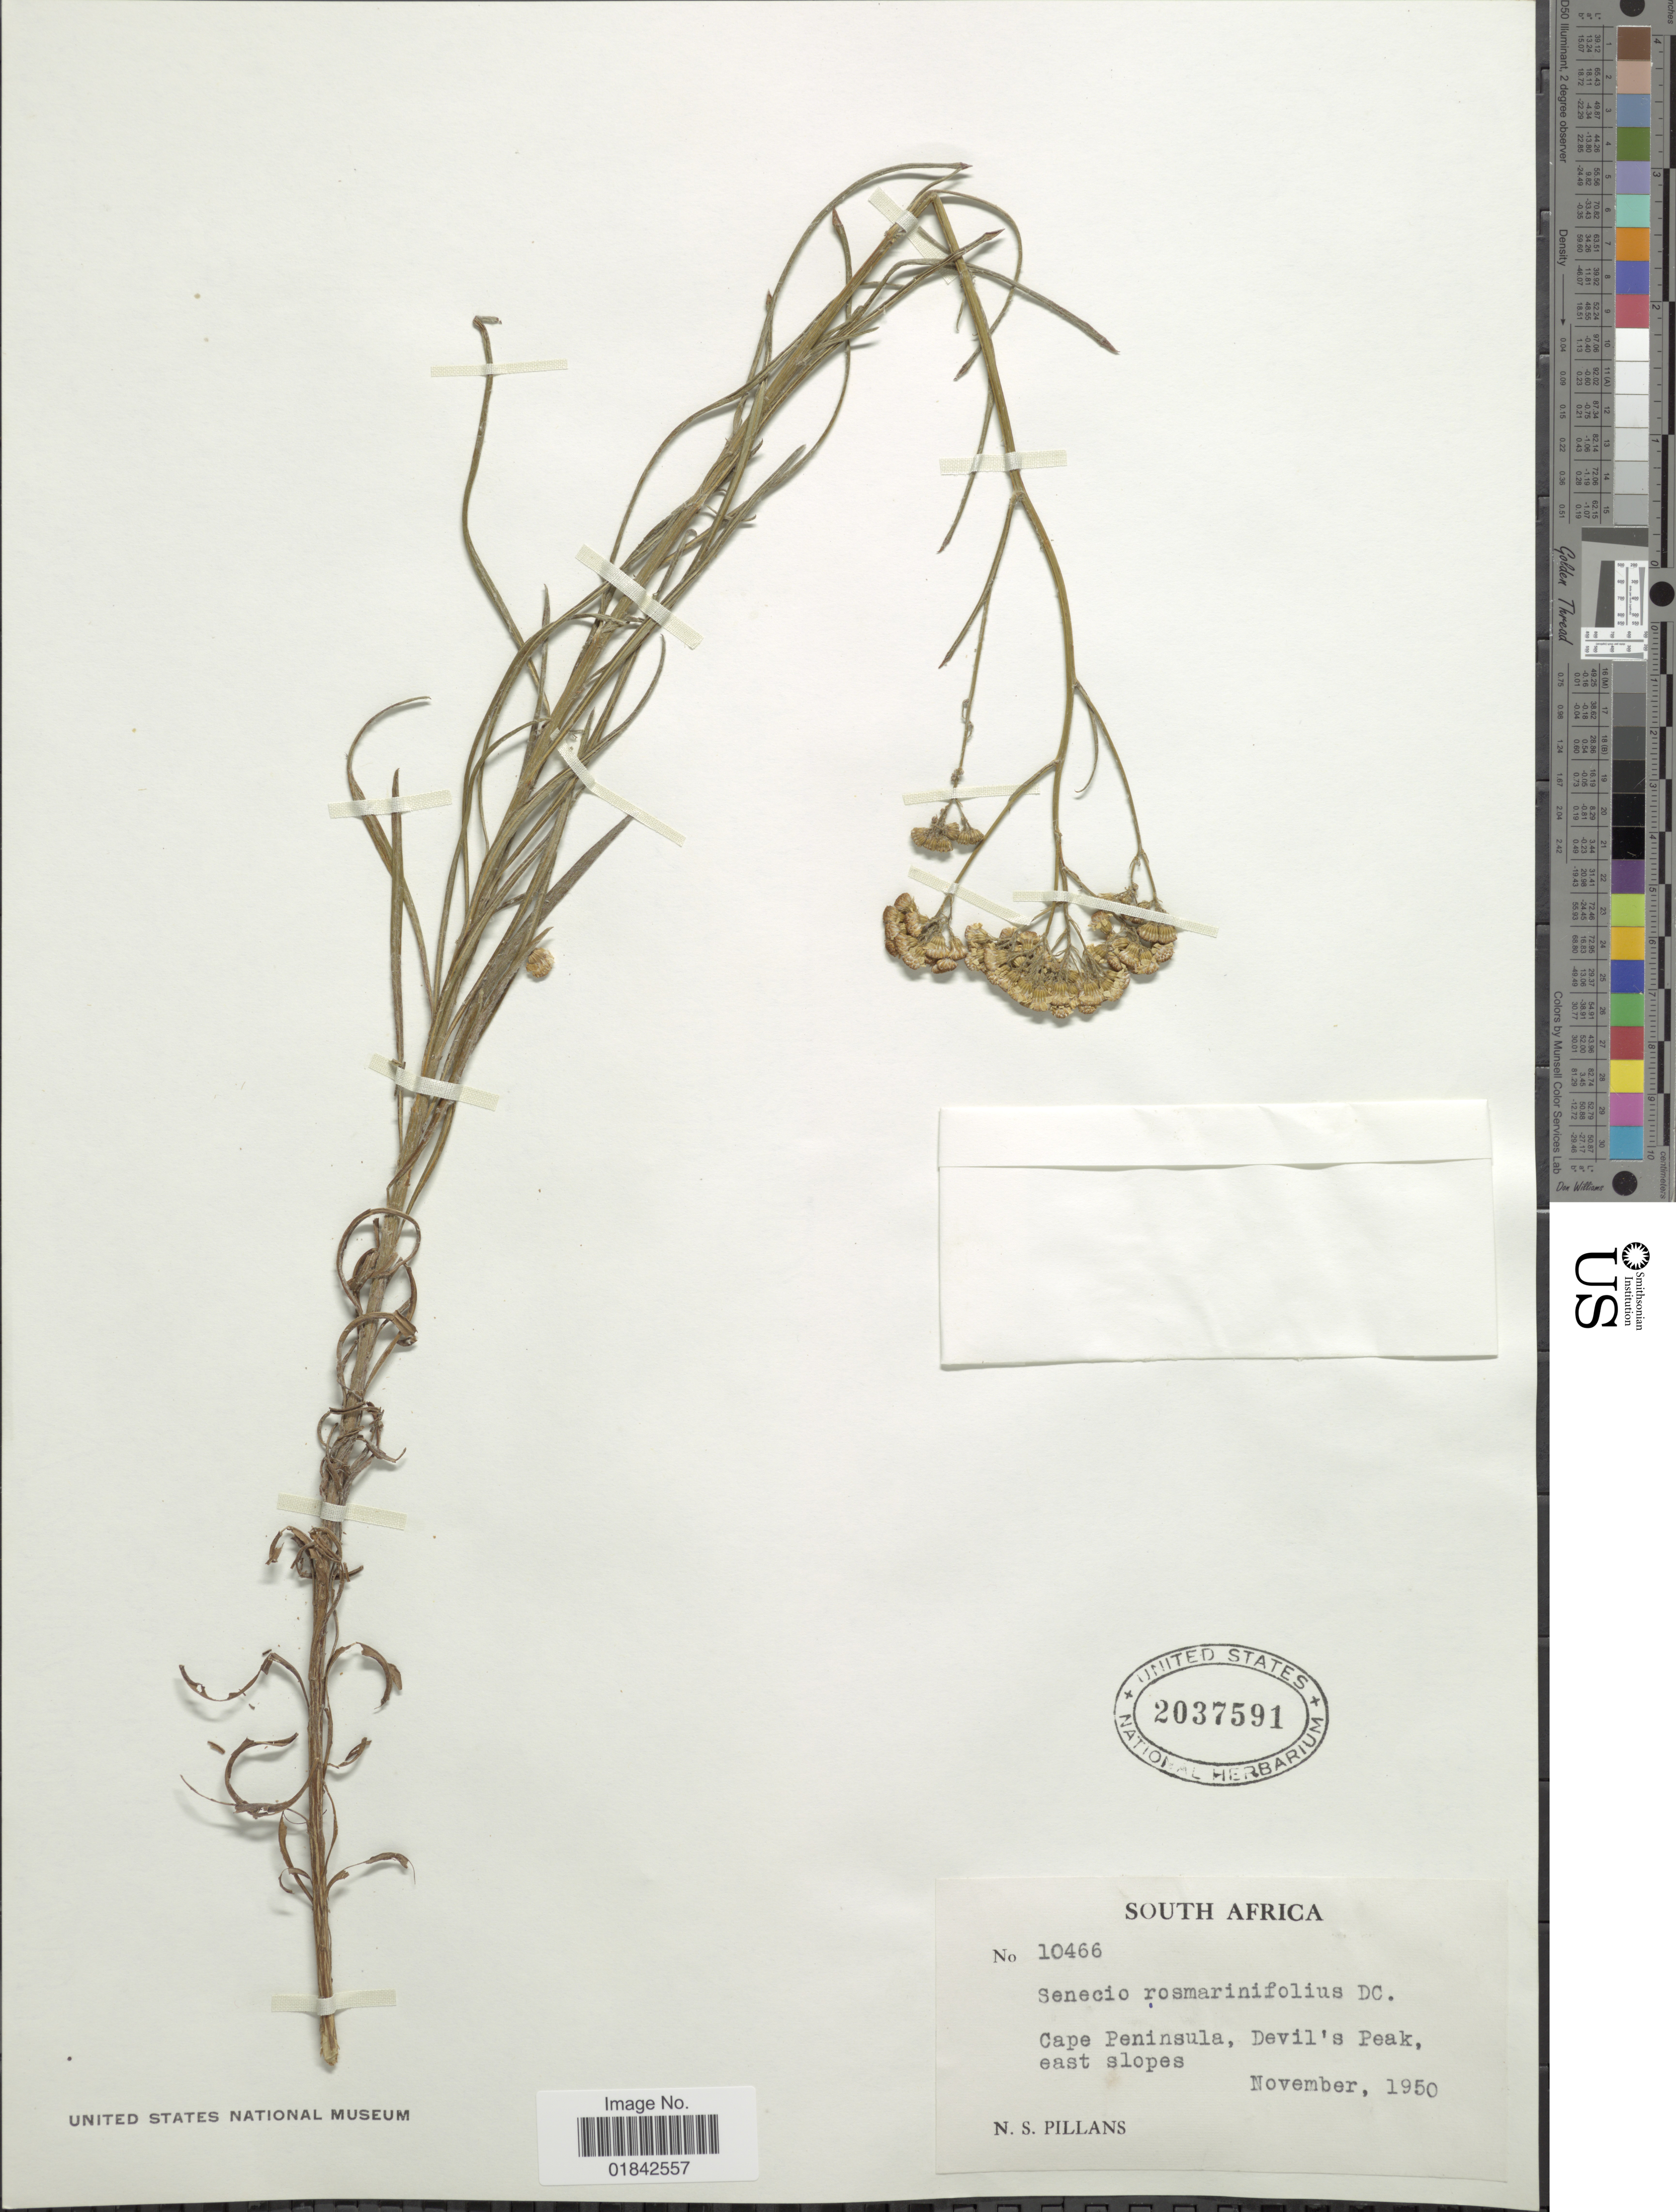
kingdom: Plantae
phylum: Tracheophyta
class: Magnoliopsida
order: Asterales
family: Asteraceae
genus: Senecio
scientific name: Senecio rosmarinifolius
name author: L. f.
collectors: N. S. Pillans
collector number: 10466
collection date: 1950-11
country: South Africa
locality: Cape Peninsula, Devil's Peak, east slopes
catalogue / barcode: US 2037591